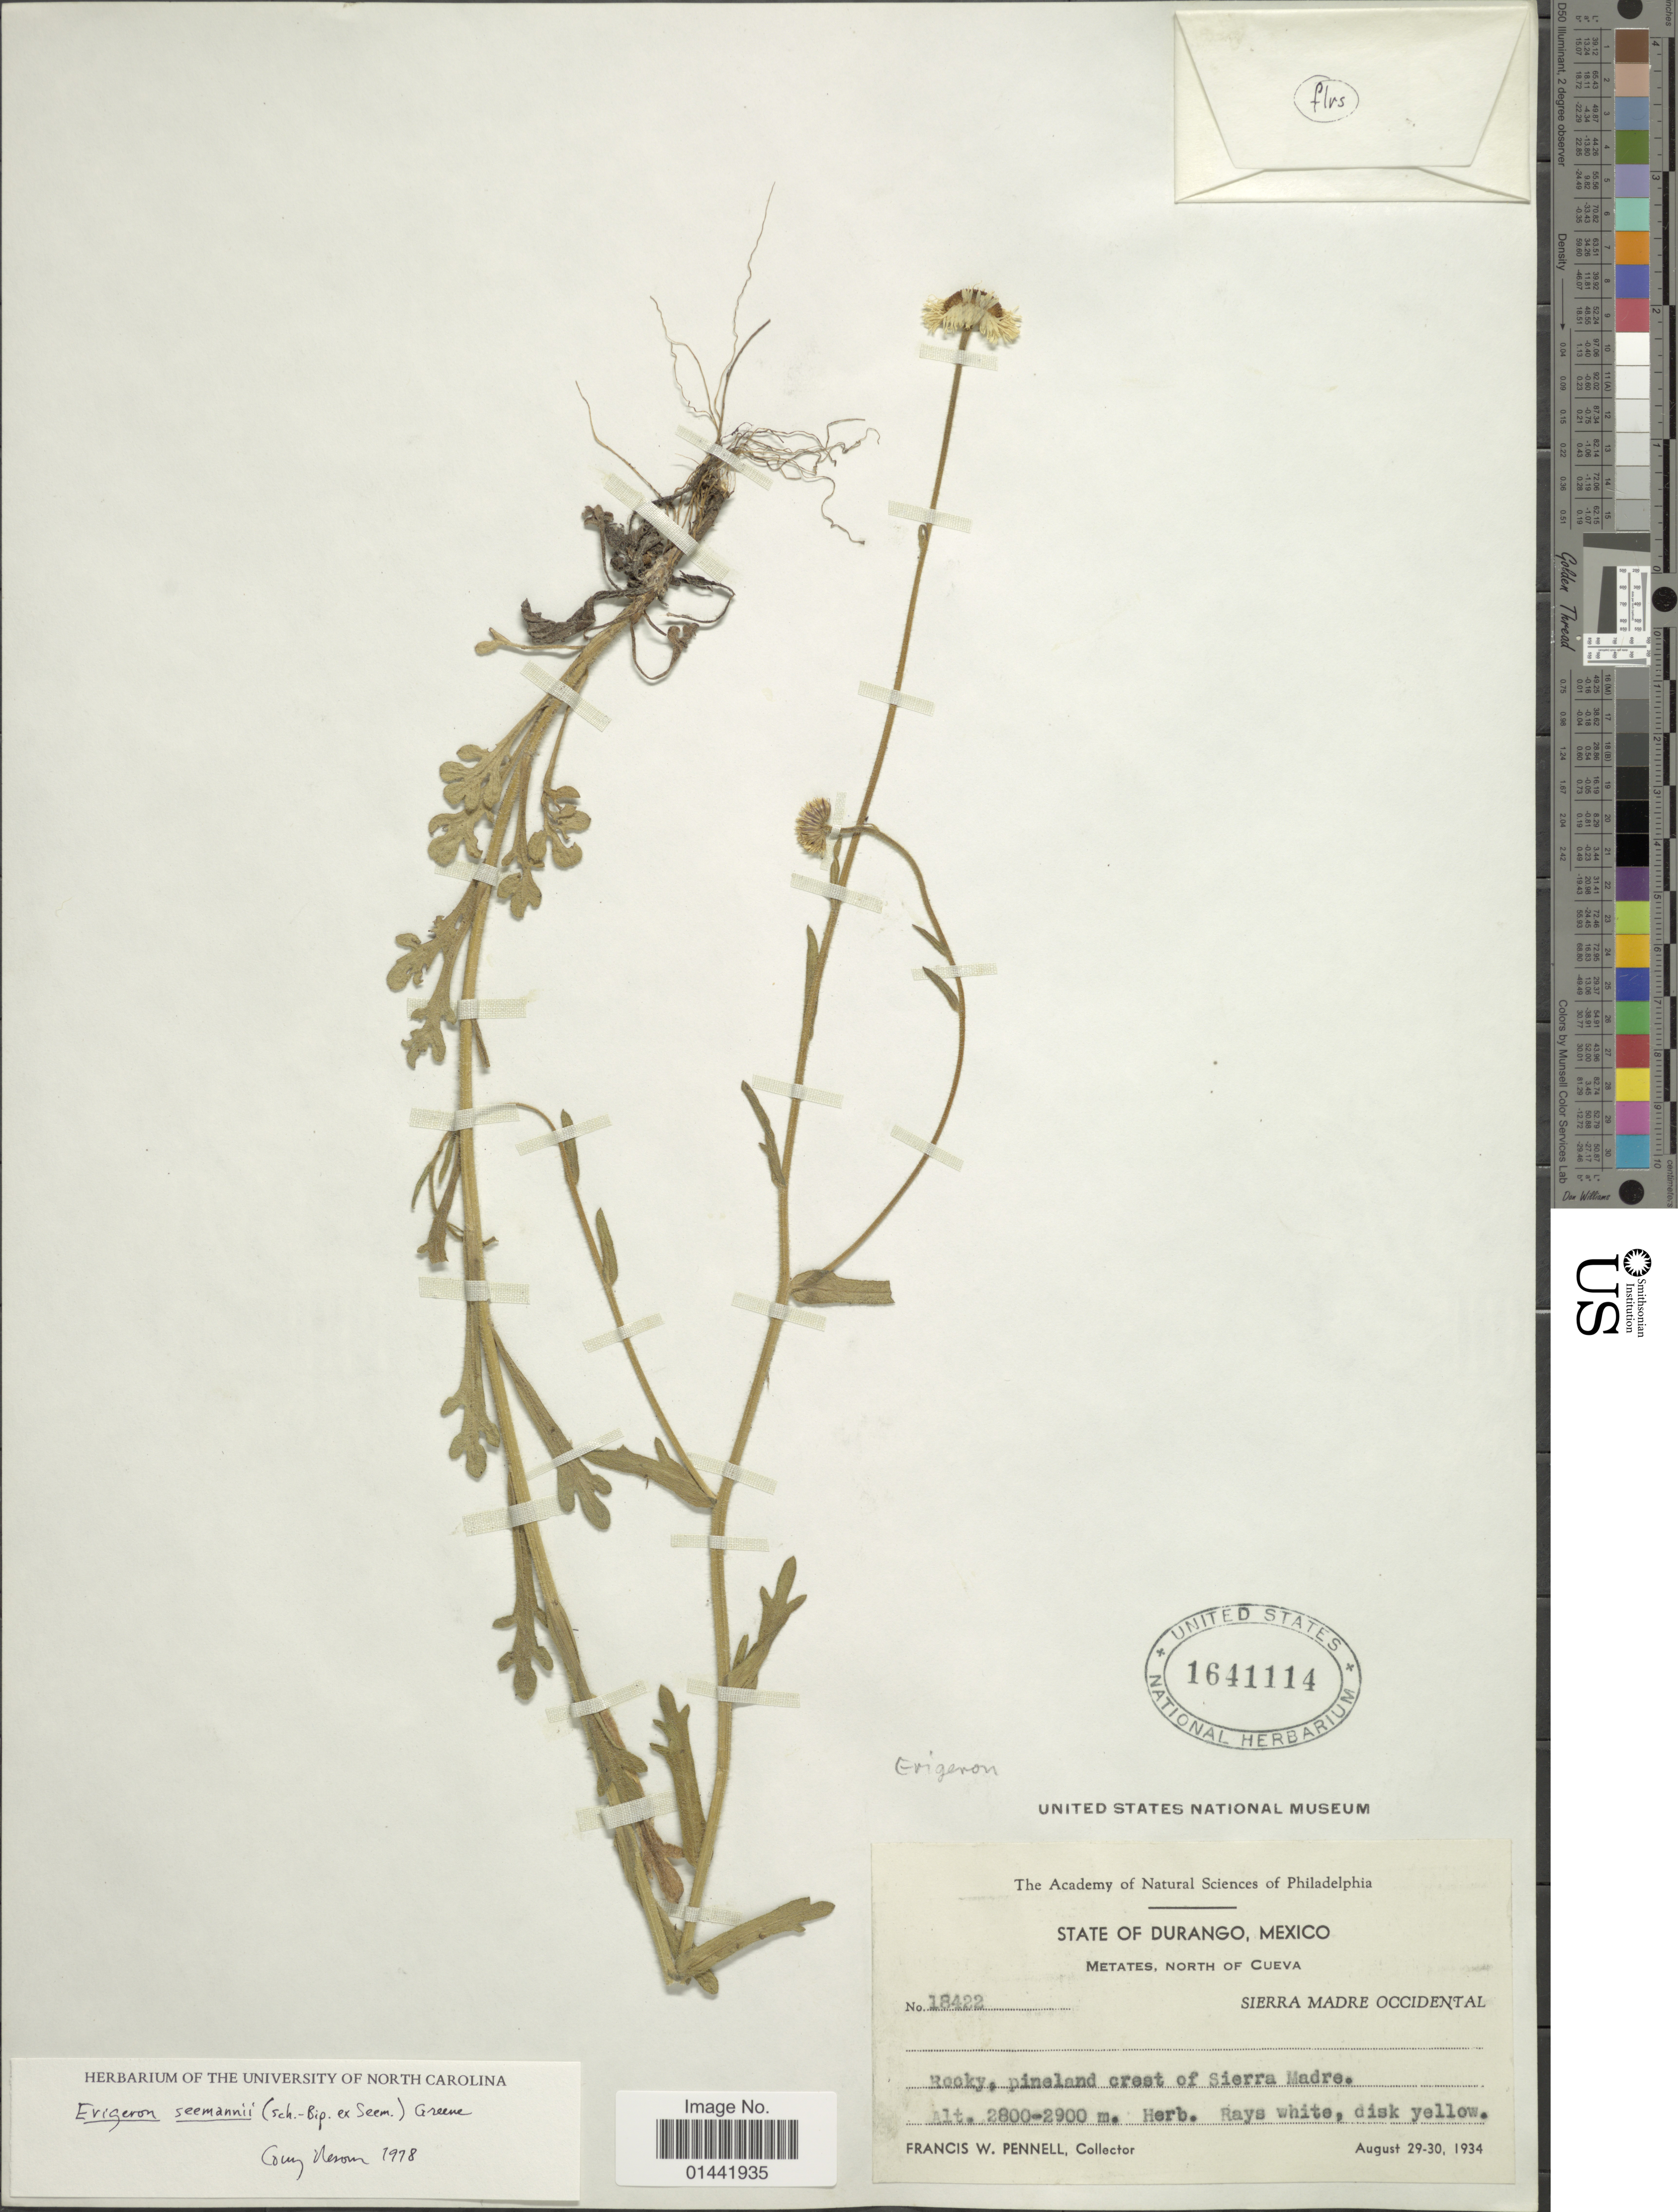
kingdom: Plantae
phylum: Tracheophyta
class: Magnoliopsida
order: Asterales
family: Asteraceae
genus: Erigeron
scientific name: Erigeron seemannii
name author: (Sch. Bip. ex Seem.) Greene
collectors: F. W. Pennell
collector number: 18422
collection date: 1934-08-29/1934-08-30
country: Mexico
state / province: Durango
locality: Metates, north of Cueva, Sierra Madre Occidental, rocky, pineland crest of Sierra Madre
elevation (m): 2800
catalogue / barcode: US 1641114